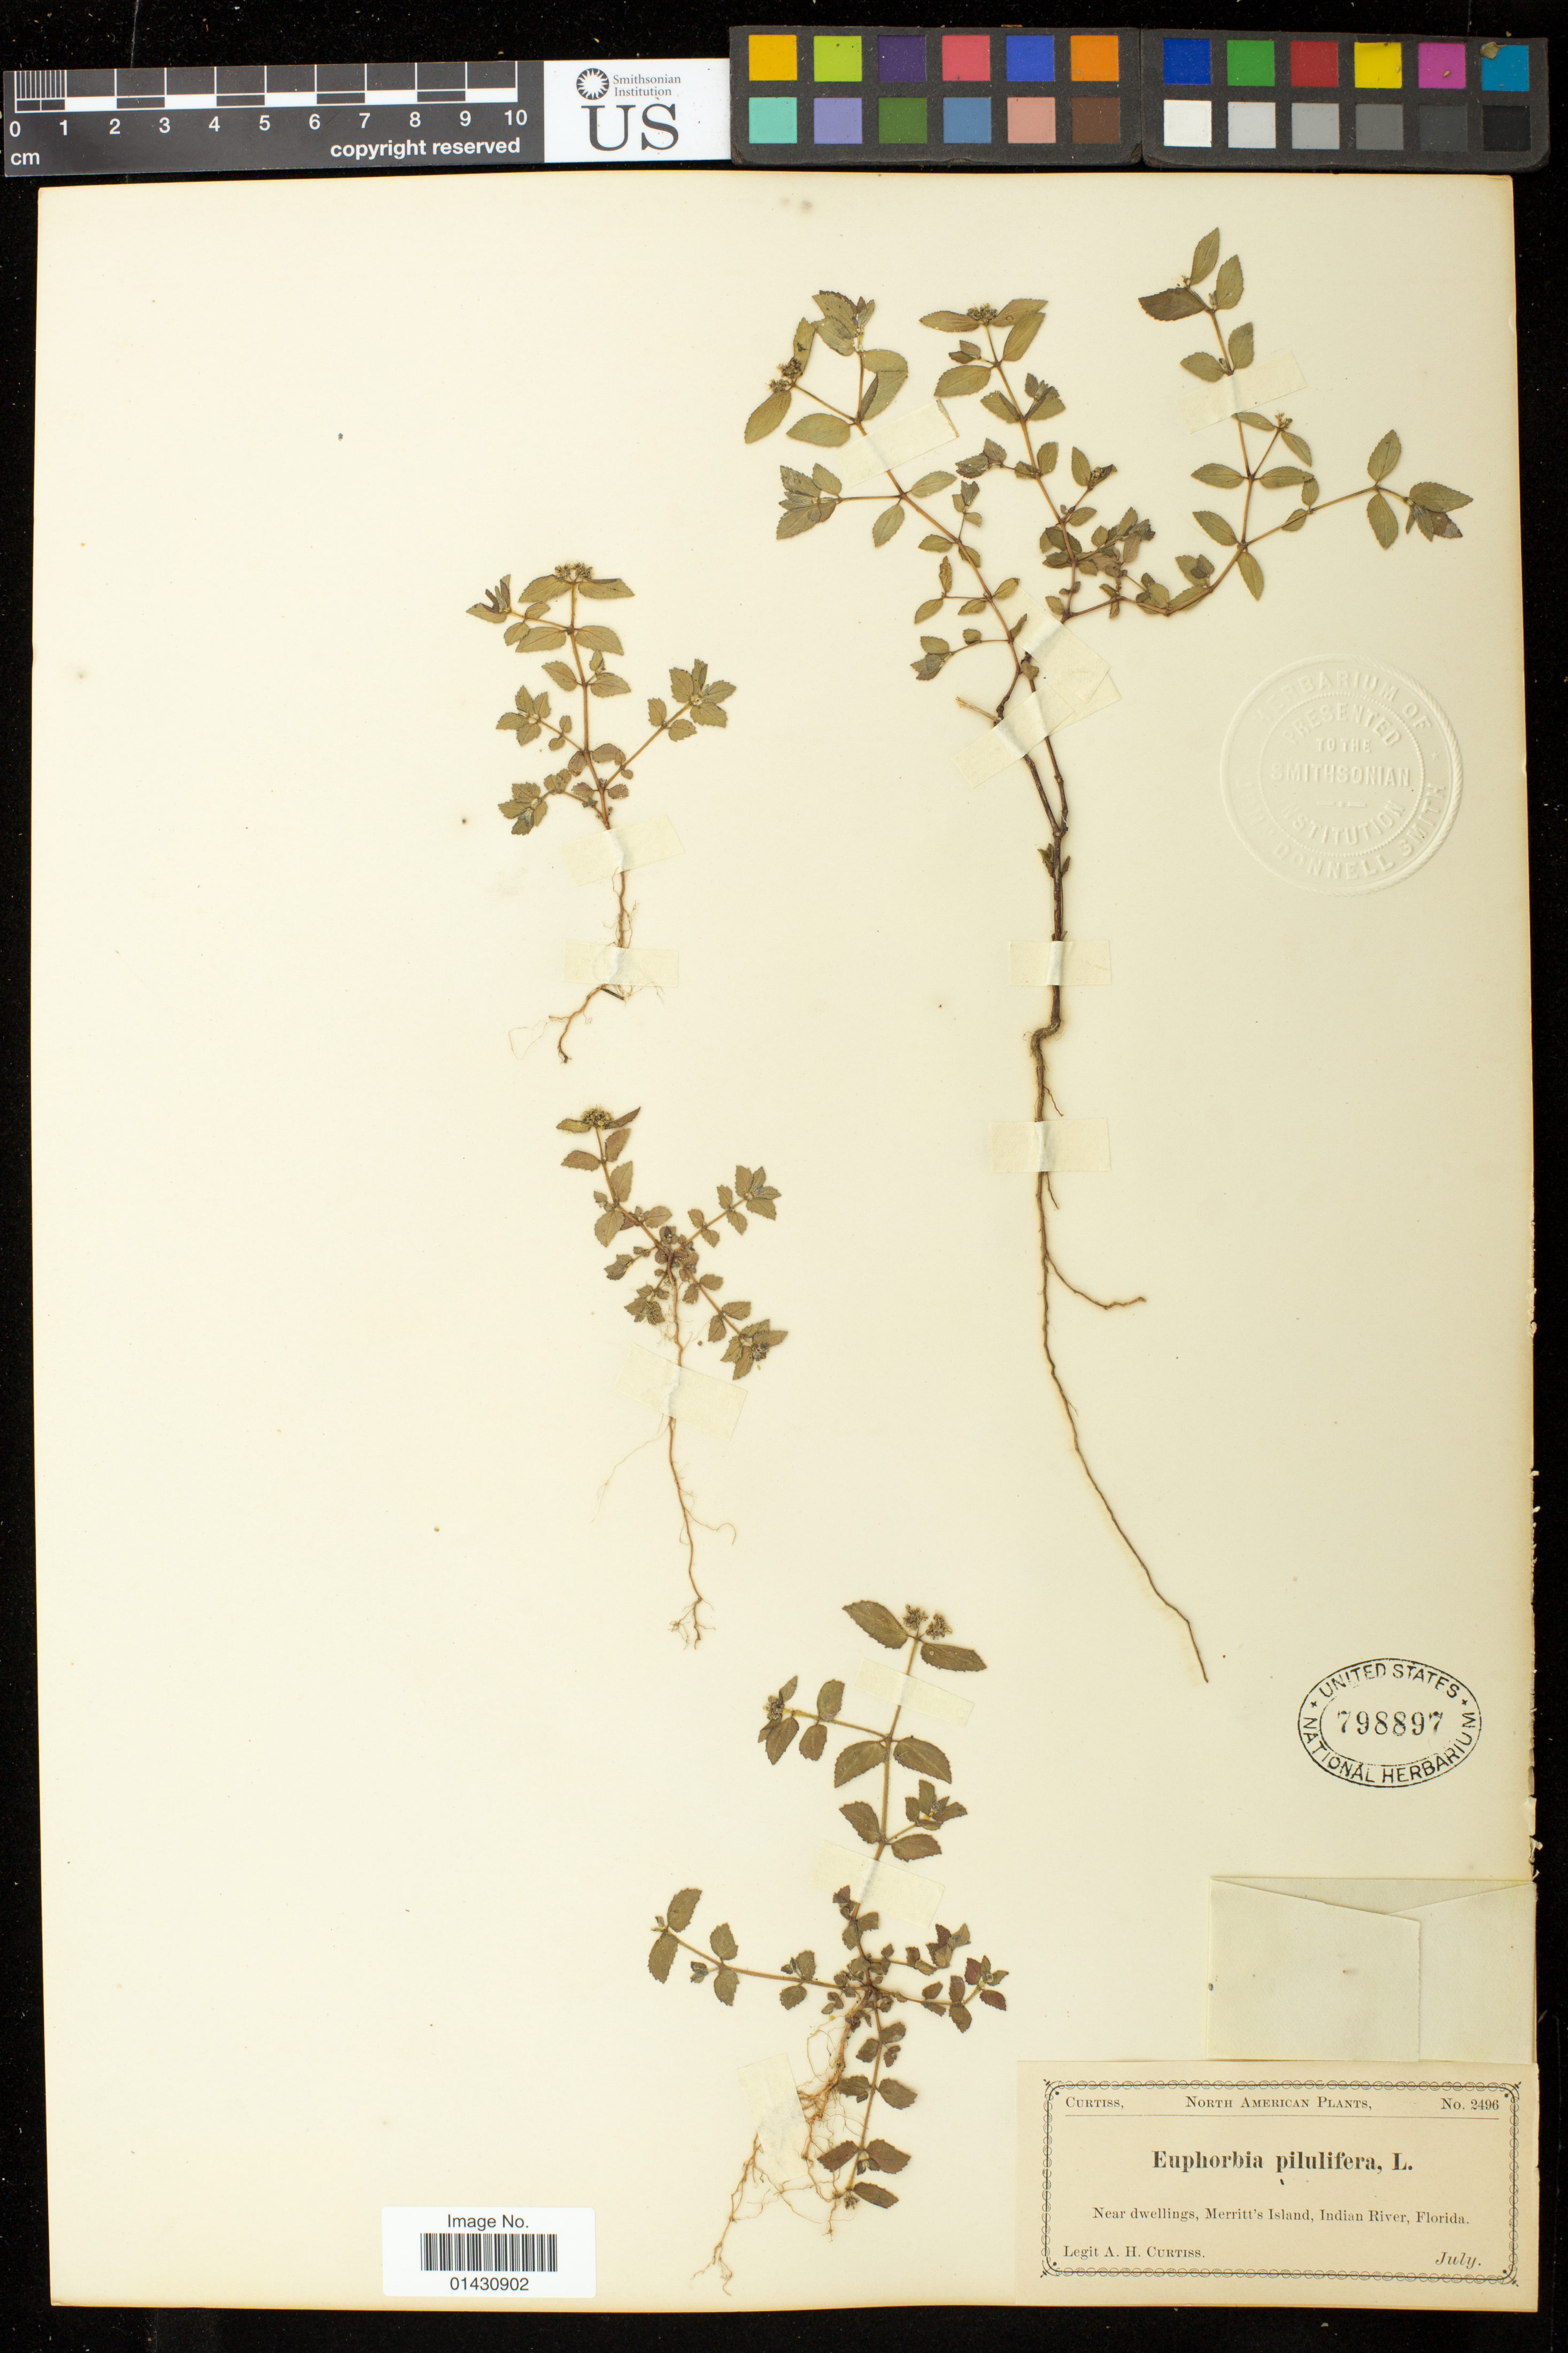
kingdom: Plantae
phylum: Tracheophyta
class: Magnoliopsida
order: Malpighiales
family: Euphorbiaceae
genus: Euphorbia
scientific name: Euphorbia ophthalmica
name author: Pers.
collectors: A. H. Curtiss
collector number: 2496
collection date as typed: July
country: United States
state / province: Florida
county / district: Brevard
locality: Merritt's Island, Indian River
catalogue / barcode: US 798897